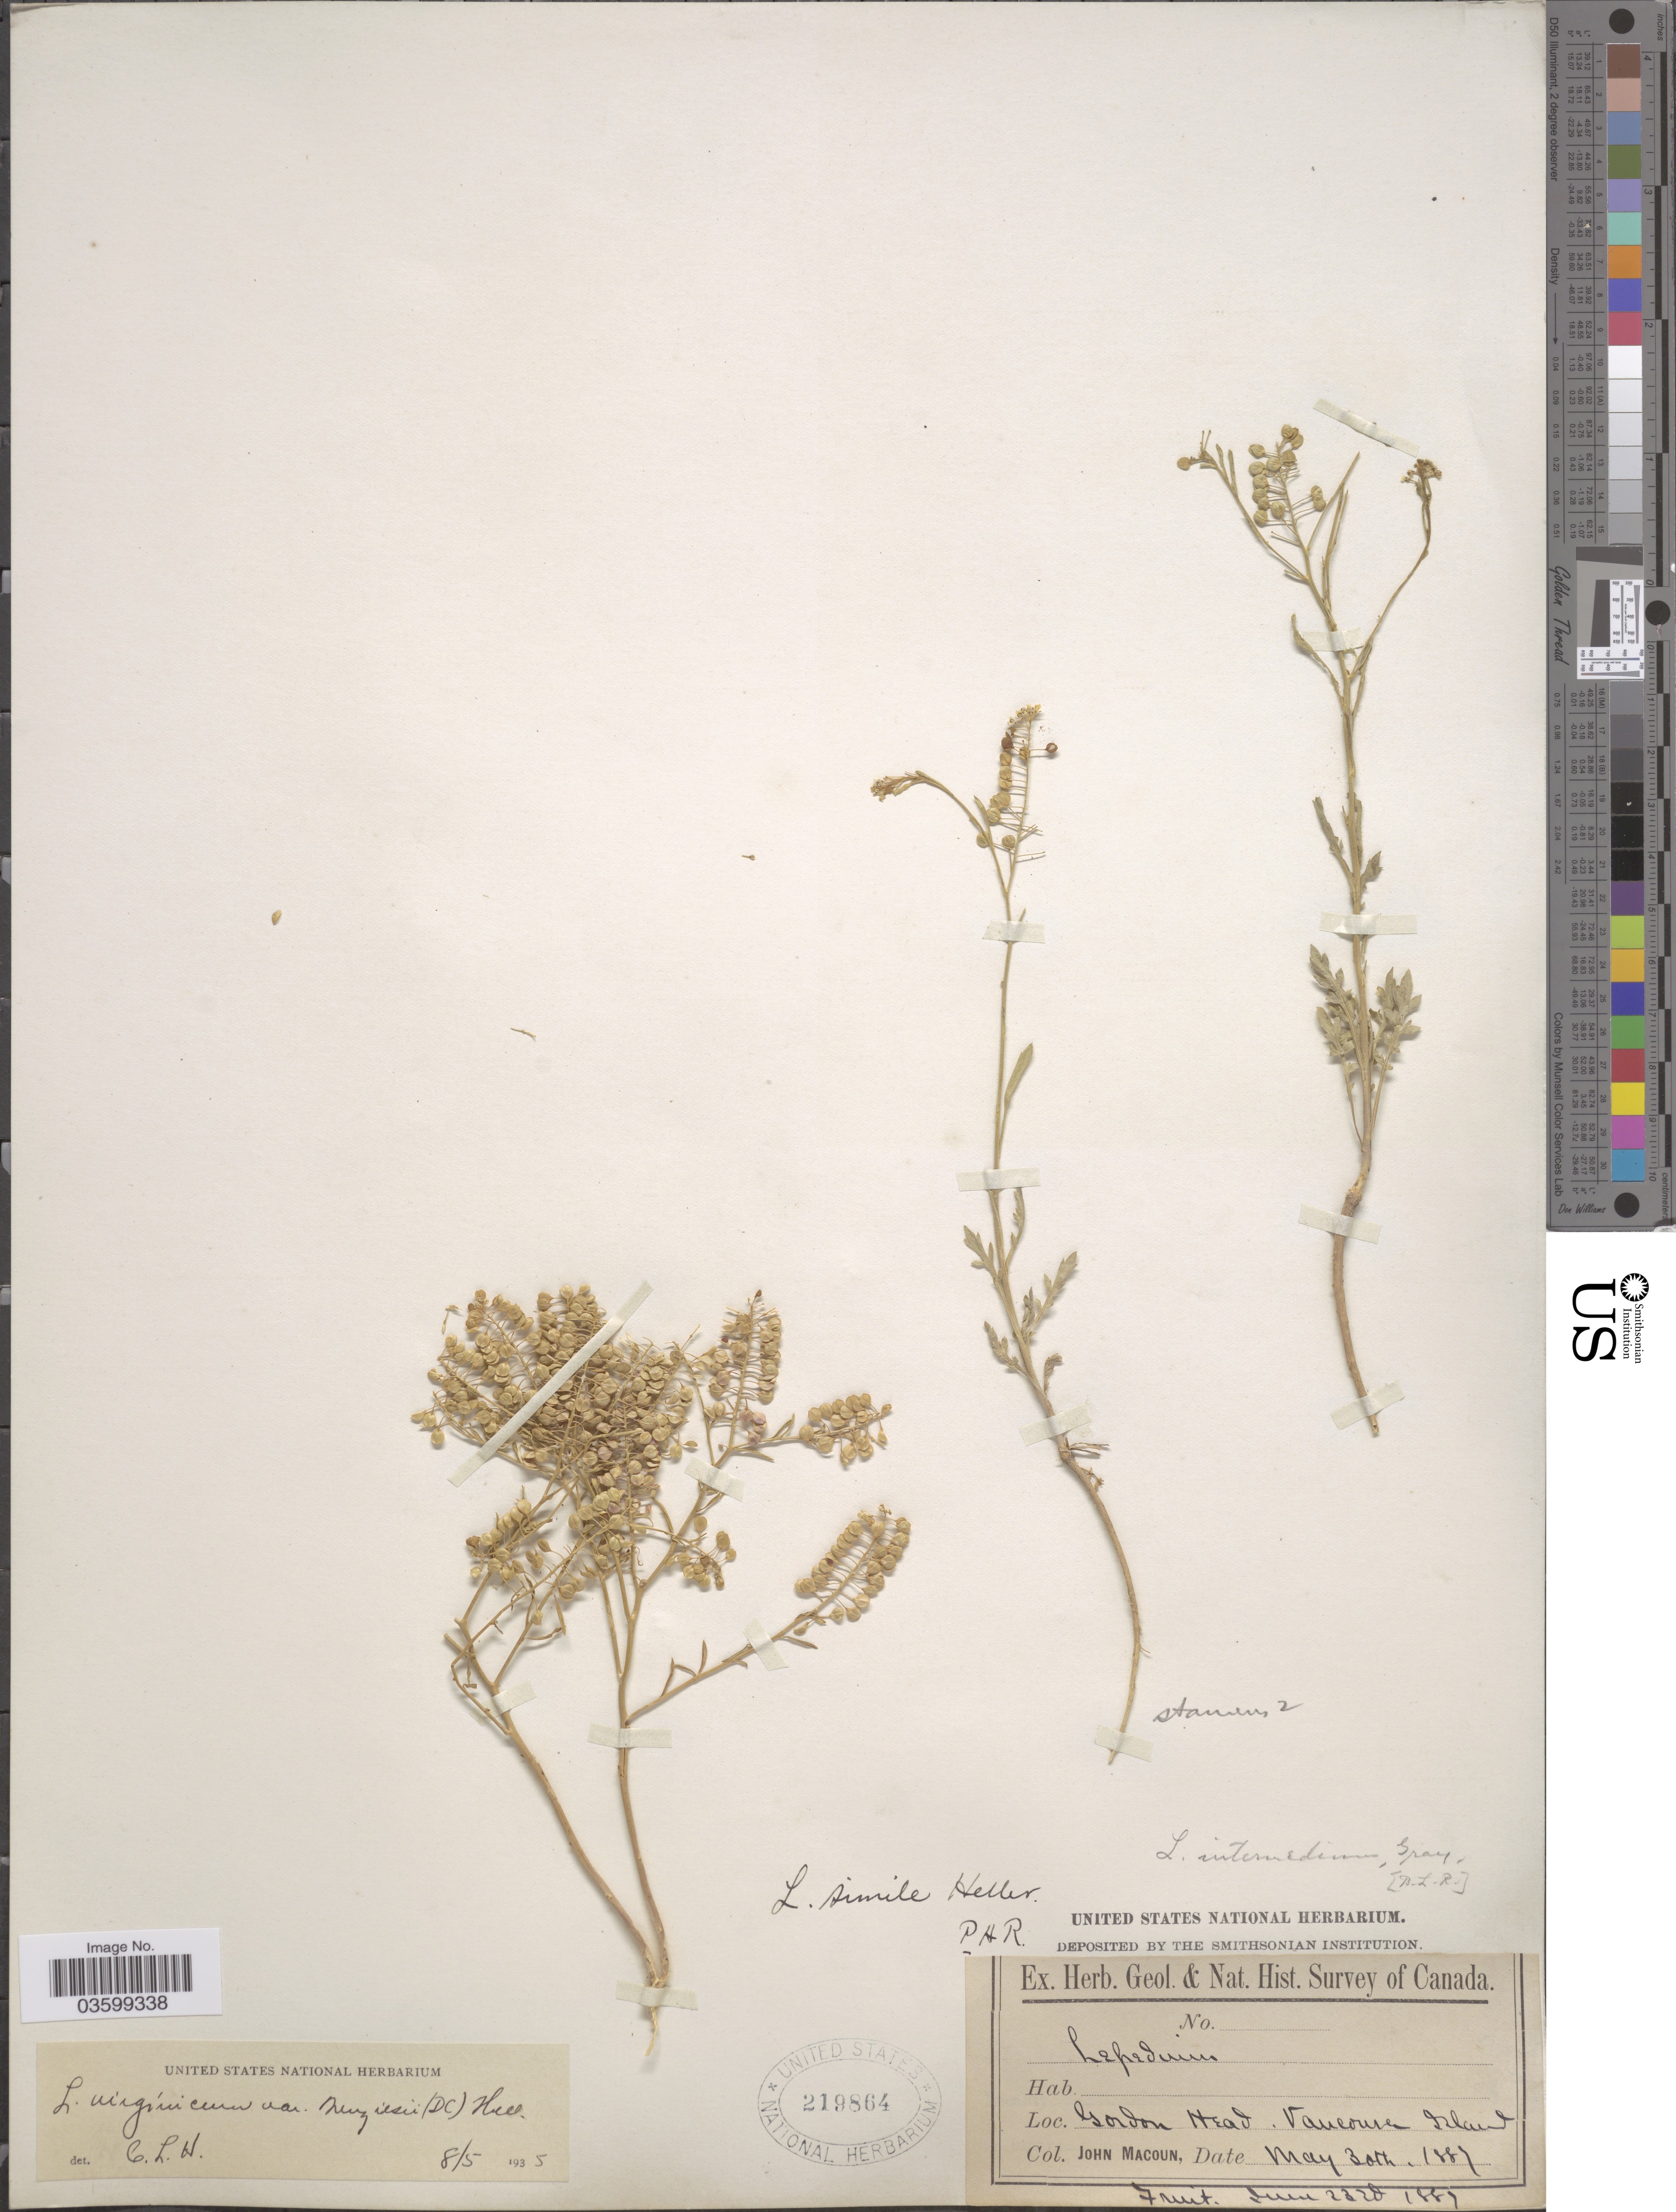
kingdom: Plantae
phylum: Tracheophyta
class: Magnoliopsida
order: Brassicales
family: Brassicaceae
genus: Lepidium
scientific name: Lepidium virginicum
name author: L.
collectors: J. Macoun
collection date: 1887-05-30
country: Canada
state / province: British Columbia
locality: Gordon Head. Vancouver Island.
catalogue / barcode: US 219864